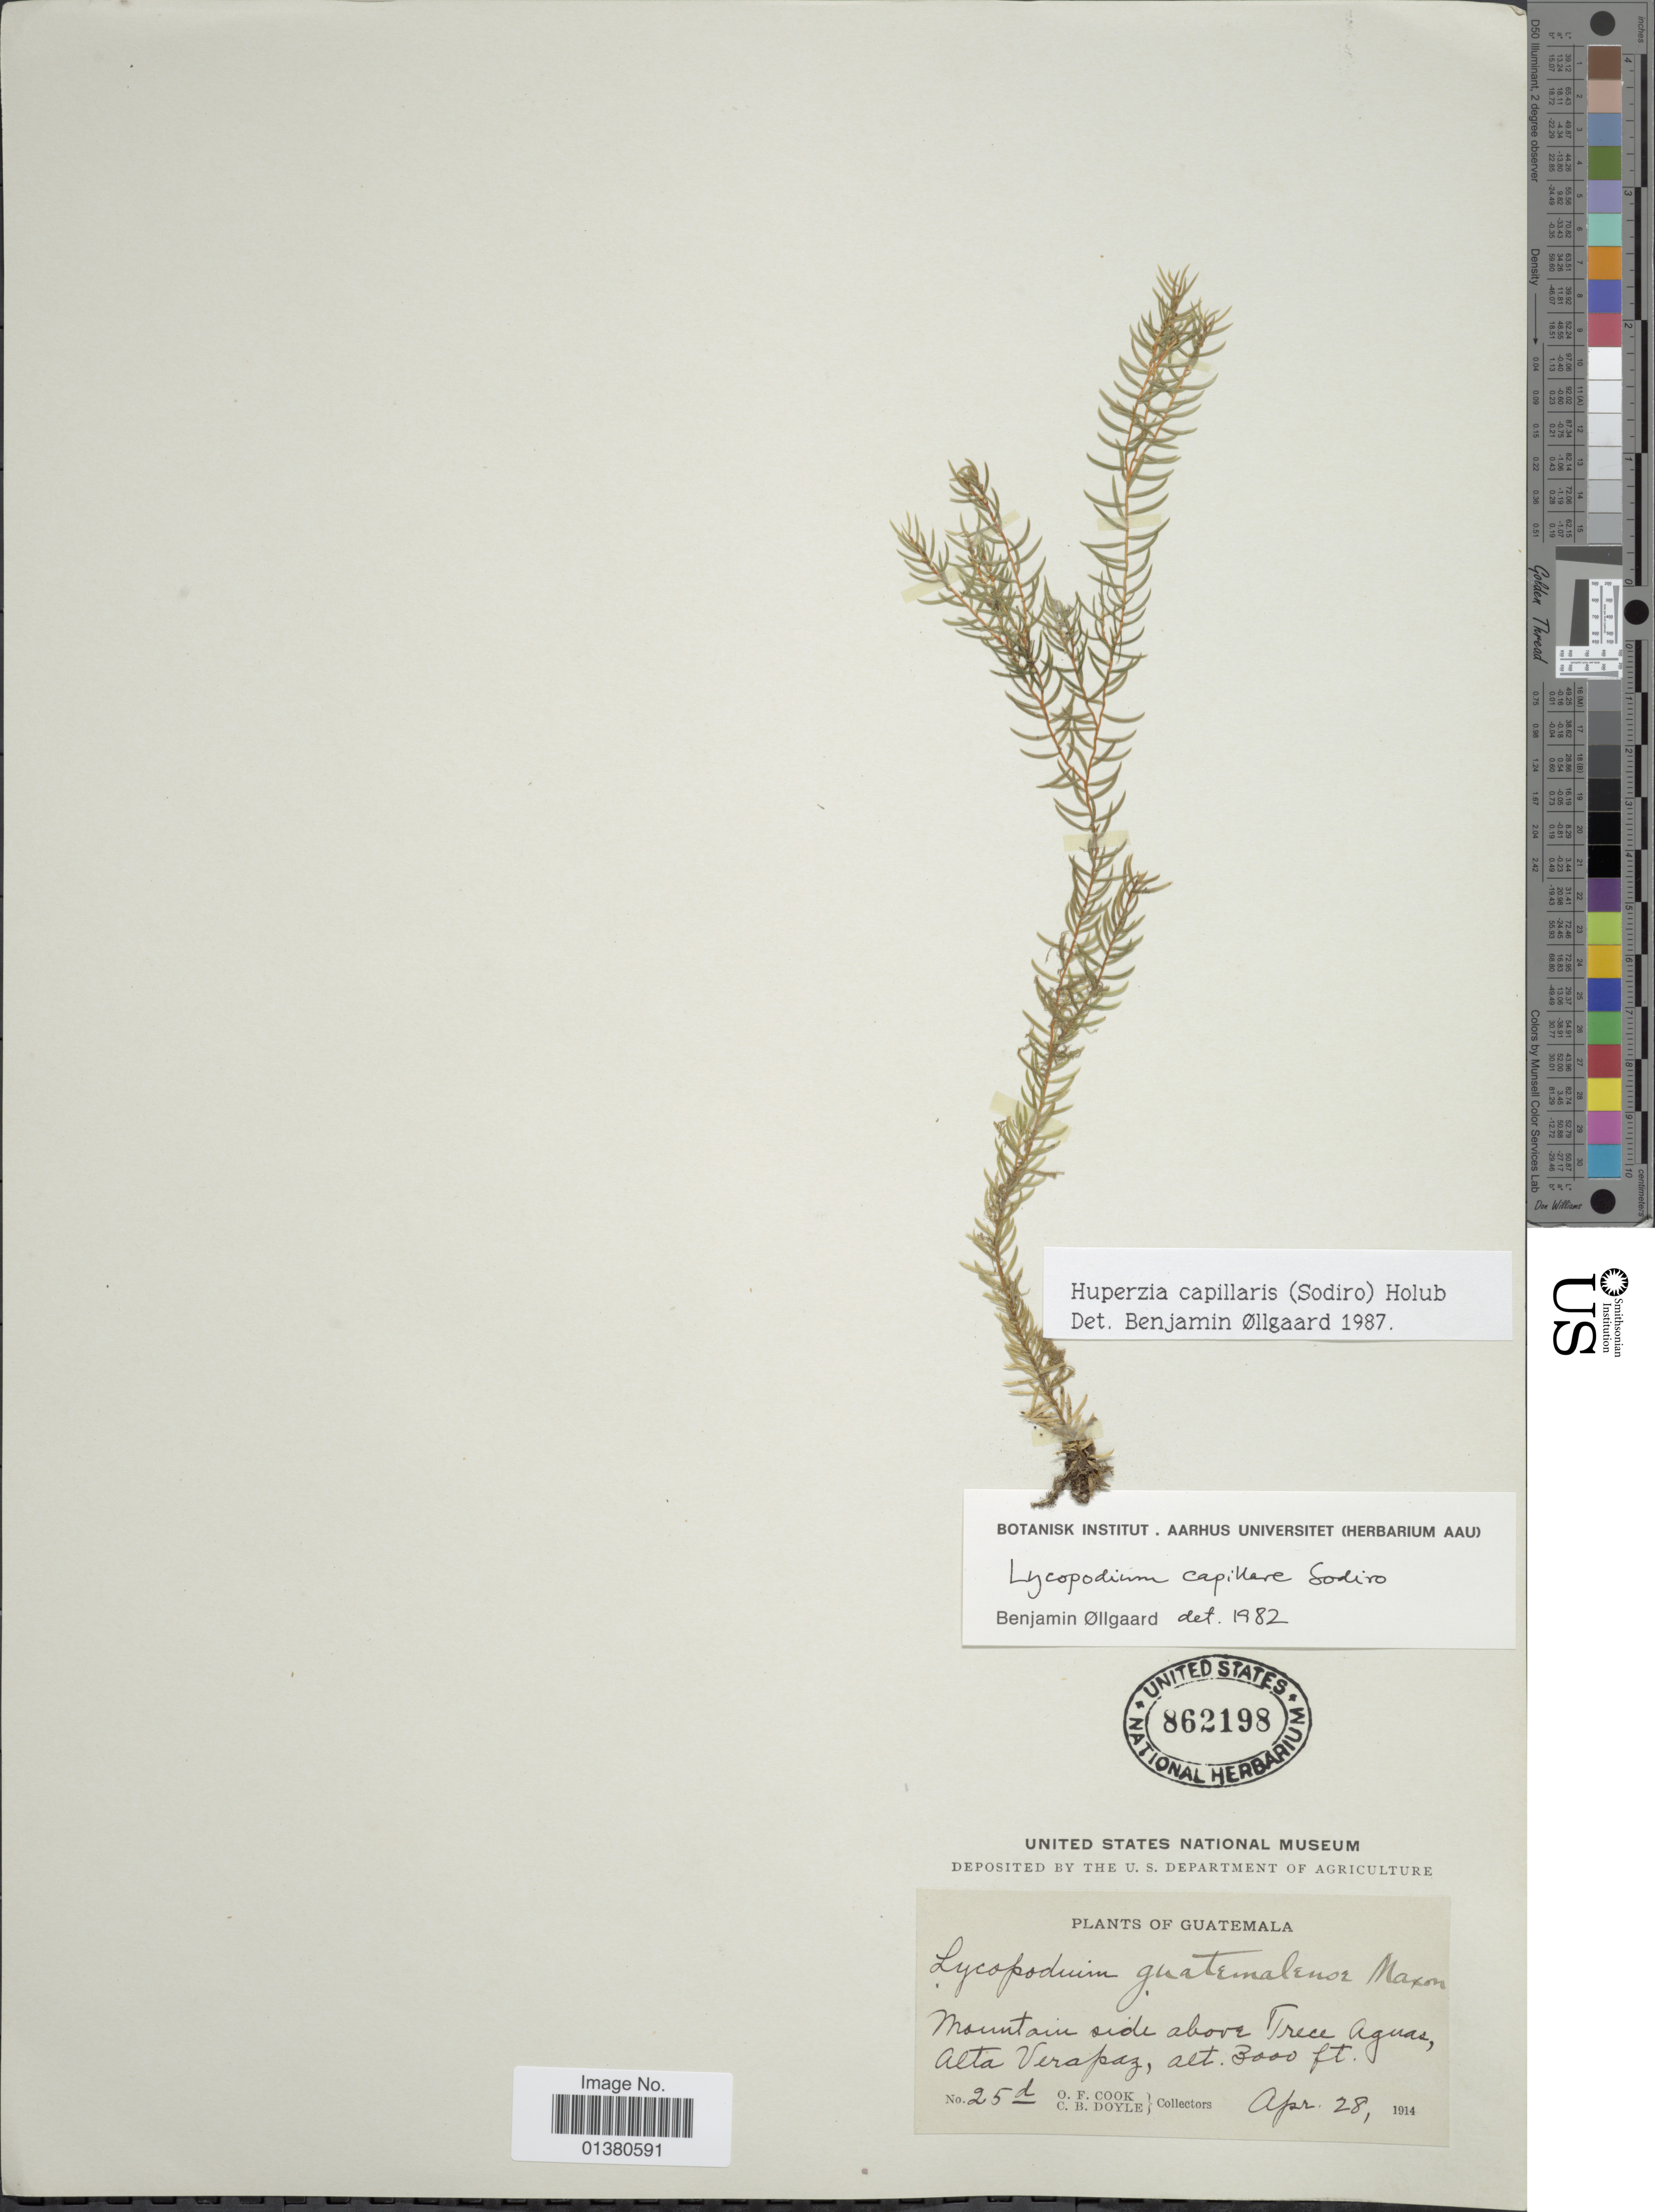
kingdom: Plantae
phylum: Tracheophyta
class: Lycopodiopsida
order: Lycopodiales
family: Lycopodiaceae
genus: Phlegmariurus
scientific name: Phlegmariurus capillaris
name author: (Sodiro) B. Øllg.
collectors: O. F. Cook & C. Doyle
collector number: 25d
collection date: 1914-04-28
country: Guatemala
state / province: Alta Verapaz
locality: Mountain side above Trece Aguas, Alta Verapaz.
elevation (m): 914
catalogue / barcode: US 862198